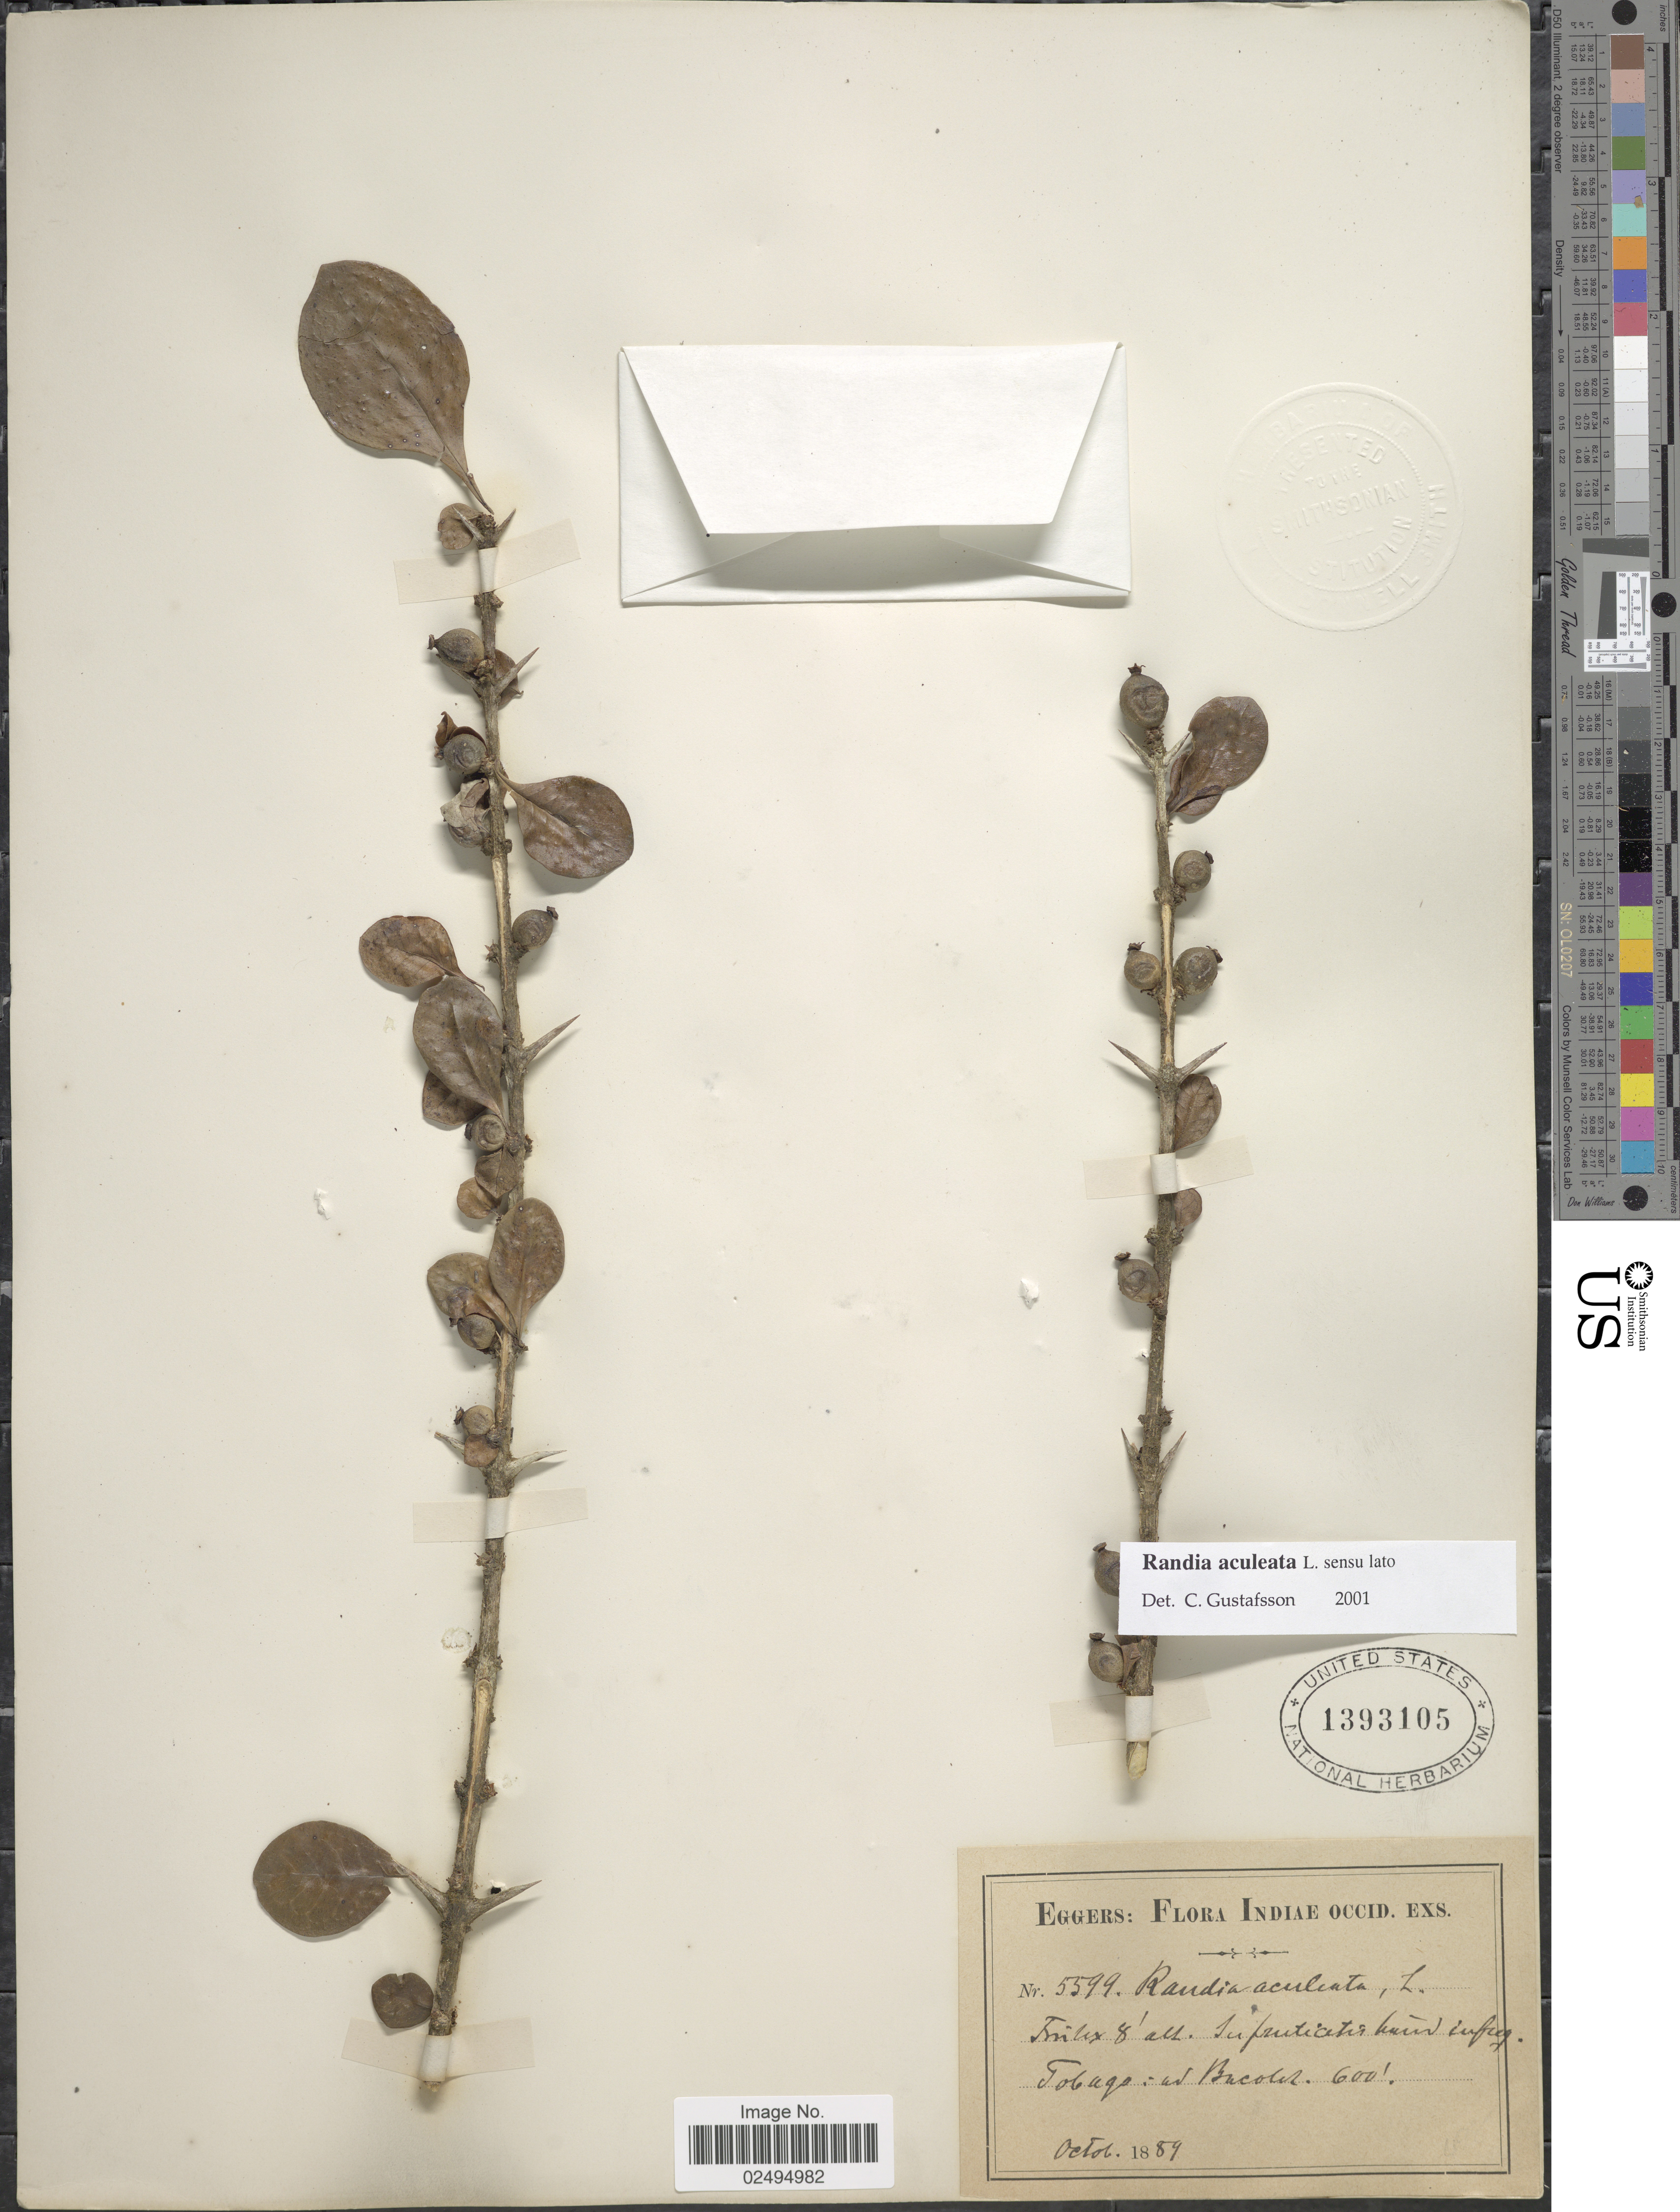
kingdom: Plantae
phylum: Tracheophyta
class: Magnoliopsida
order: Gentianales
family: Rubiaceae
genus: Randia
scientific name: Randia aculeata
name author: L.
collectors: -. Eggers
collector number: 5599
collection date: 1889-10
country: Trinidad and Tobago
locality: Tobago: ad Bacolet Indiae Occid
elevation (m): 183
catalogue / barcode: US 1393105